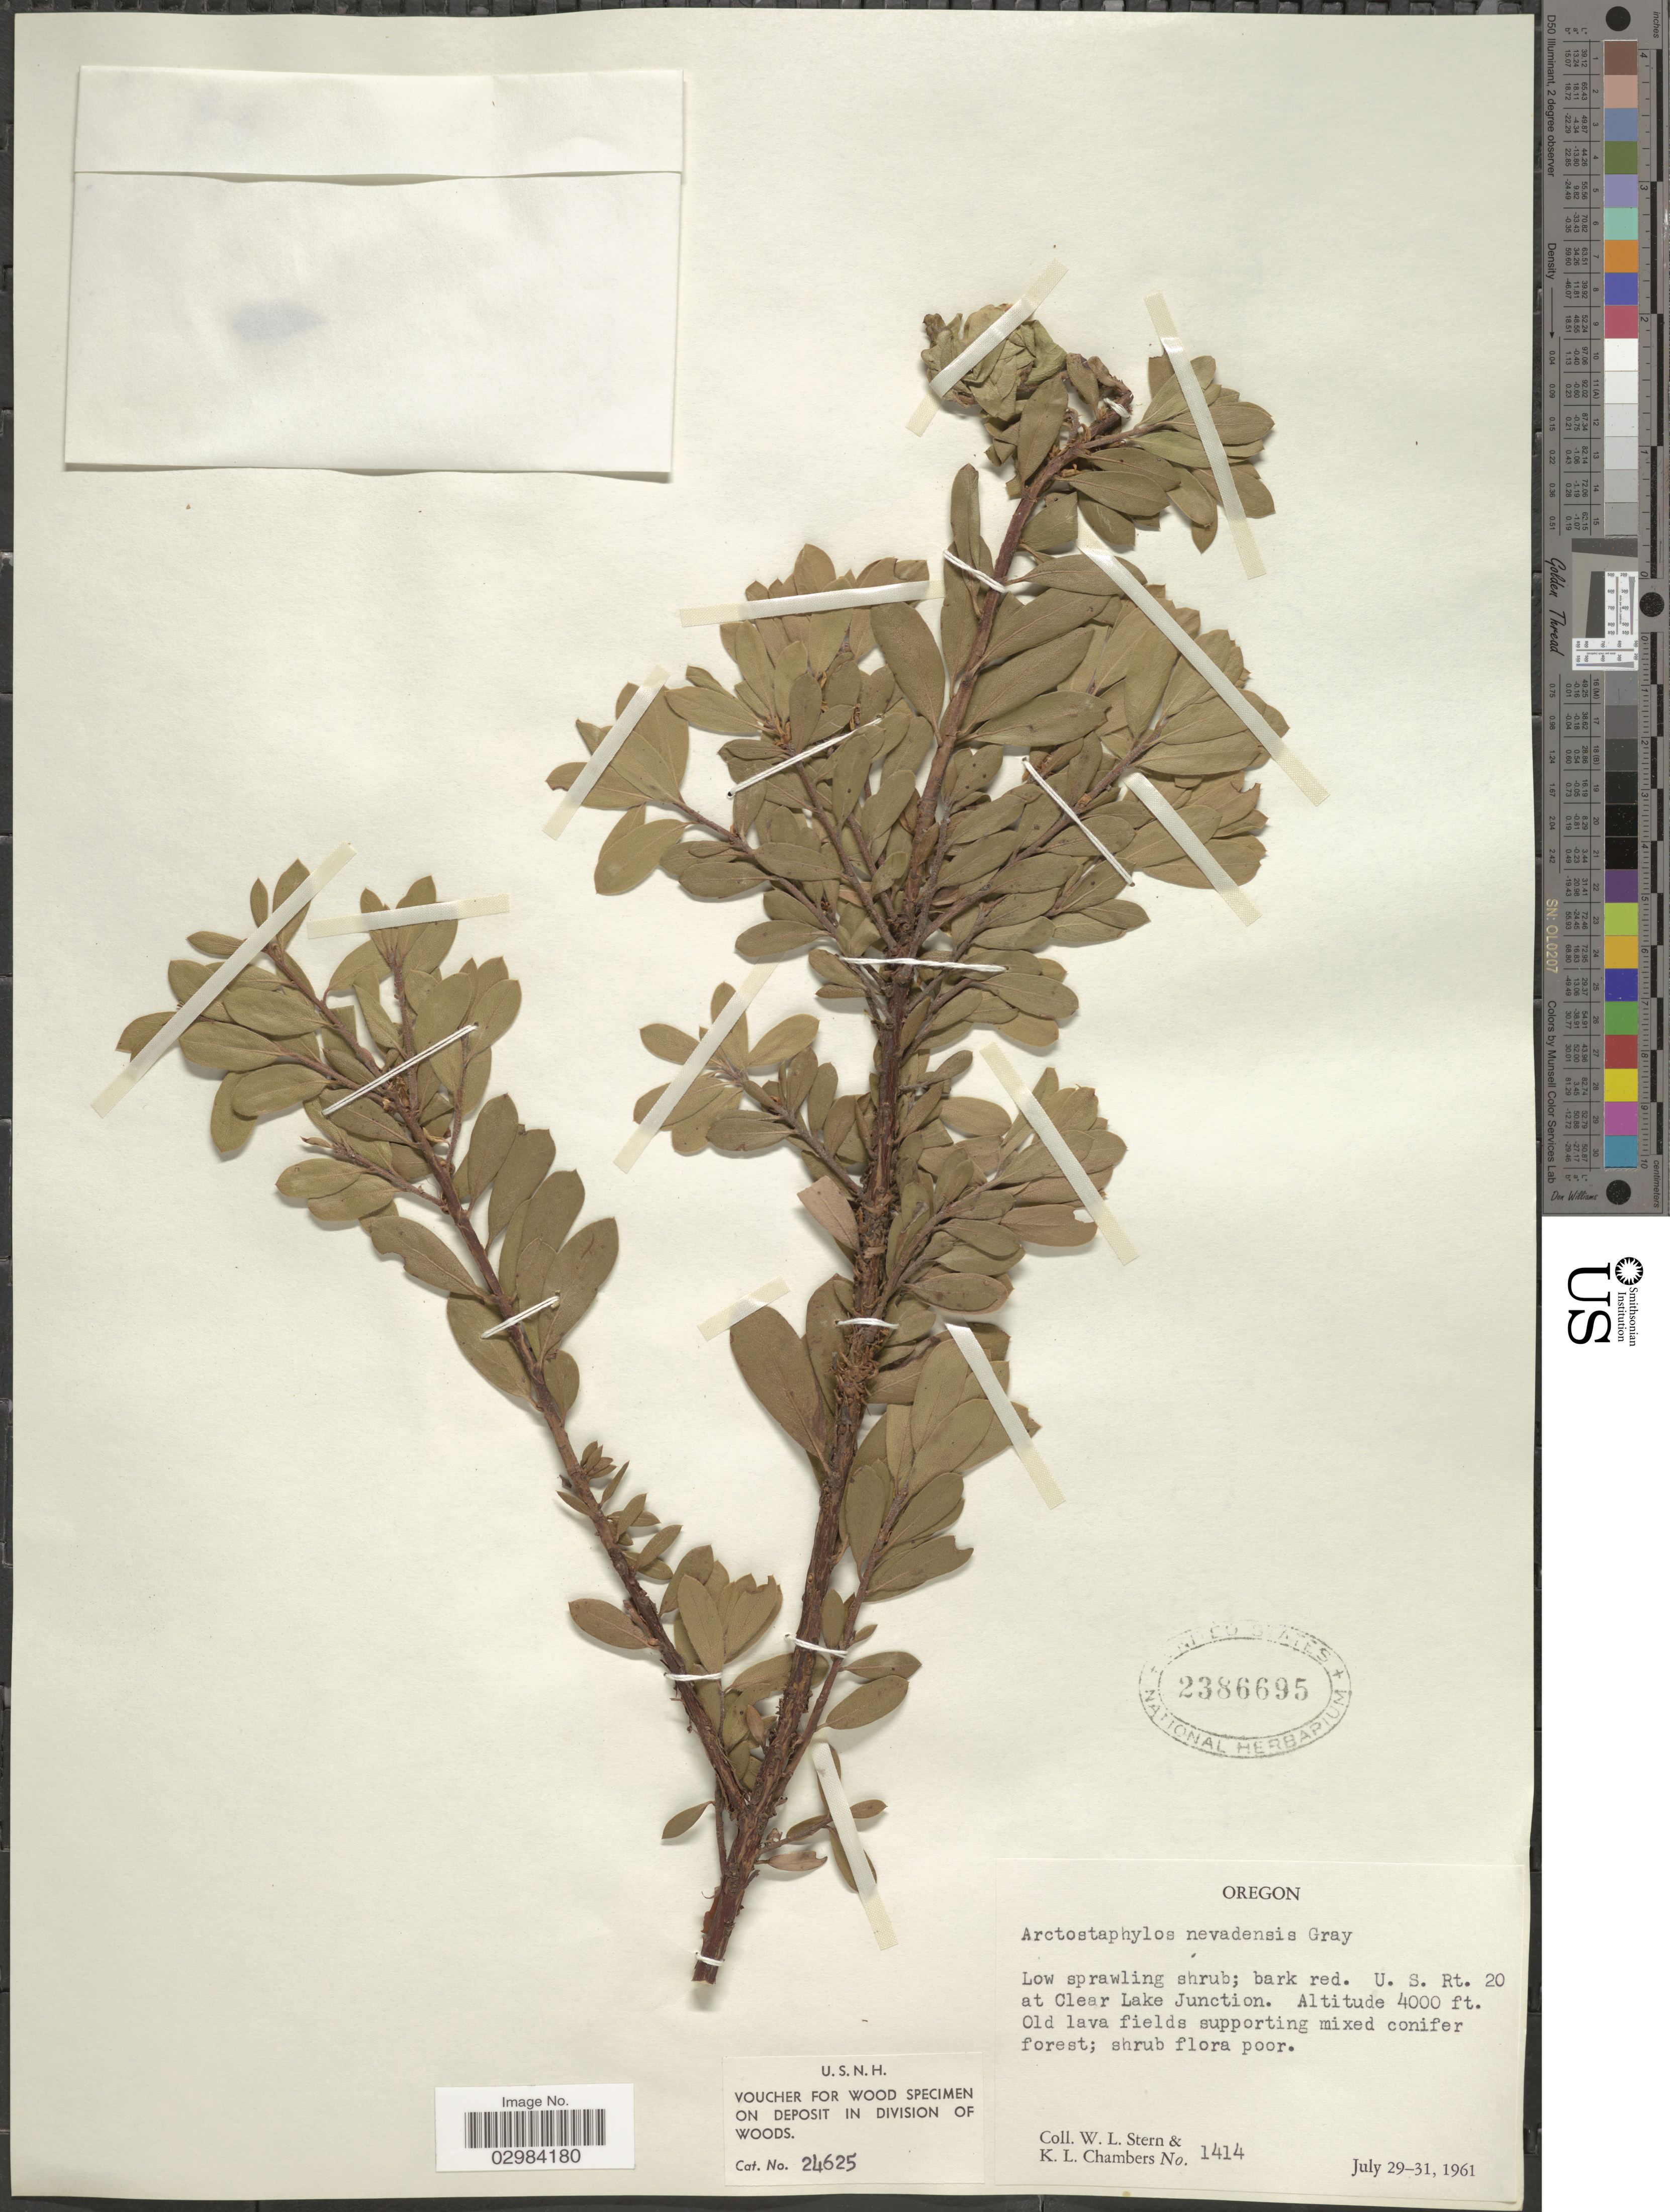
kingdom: Plantae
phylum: Tracheophyta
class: Magnoliopsida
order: Ericales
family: Ericaceae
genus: Arctostaphylos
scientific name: Arctostaphylos nevadensis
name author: A. Gray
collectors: W. L. Stern & K. Chambers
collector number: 1414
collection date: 1961-07-29/1961-07-31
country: United States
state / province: Oregon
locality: U.S. Rt. 20 at Clear Lake Junction.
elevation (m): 1219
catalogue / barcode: US 2386695